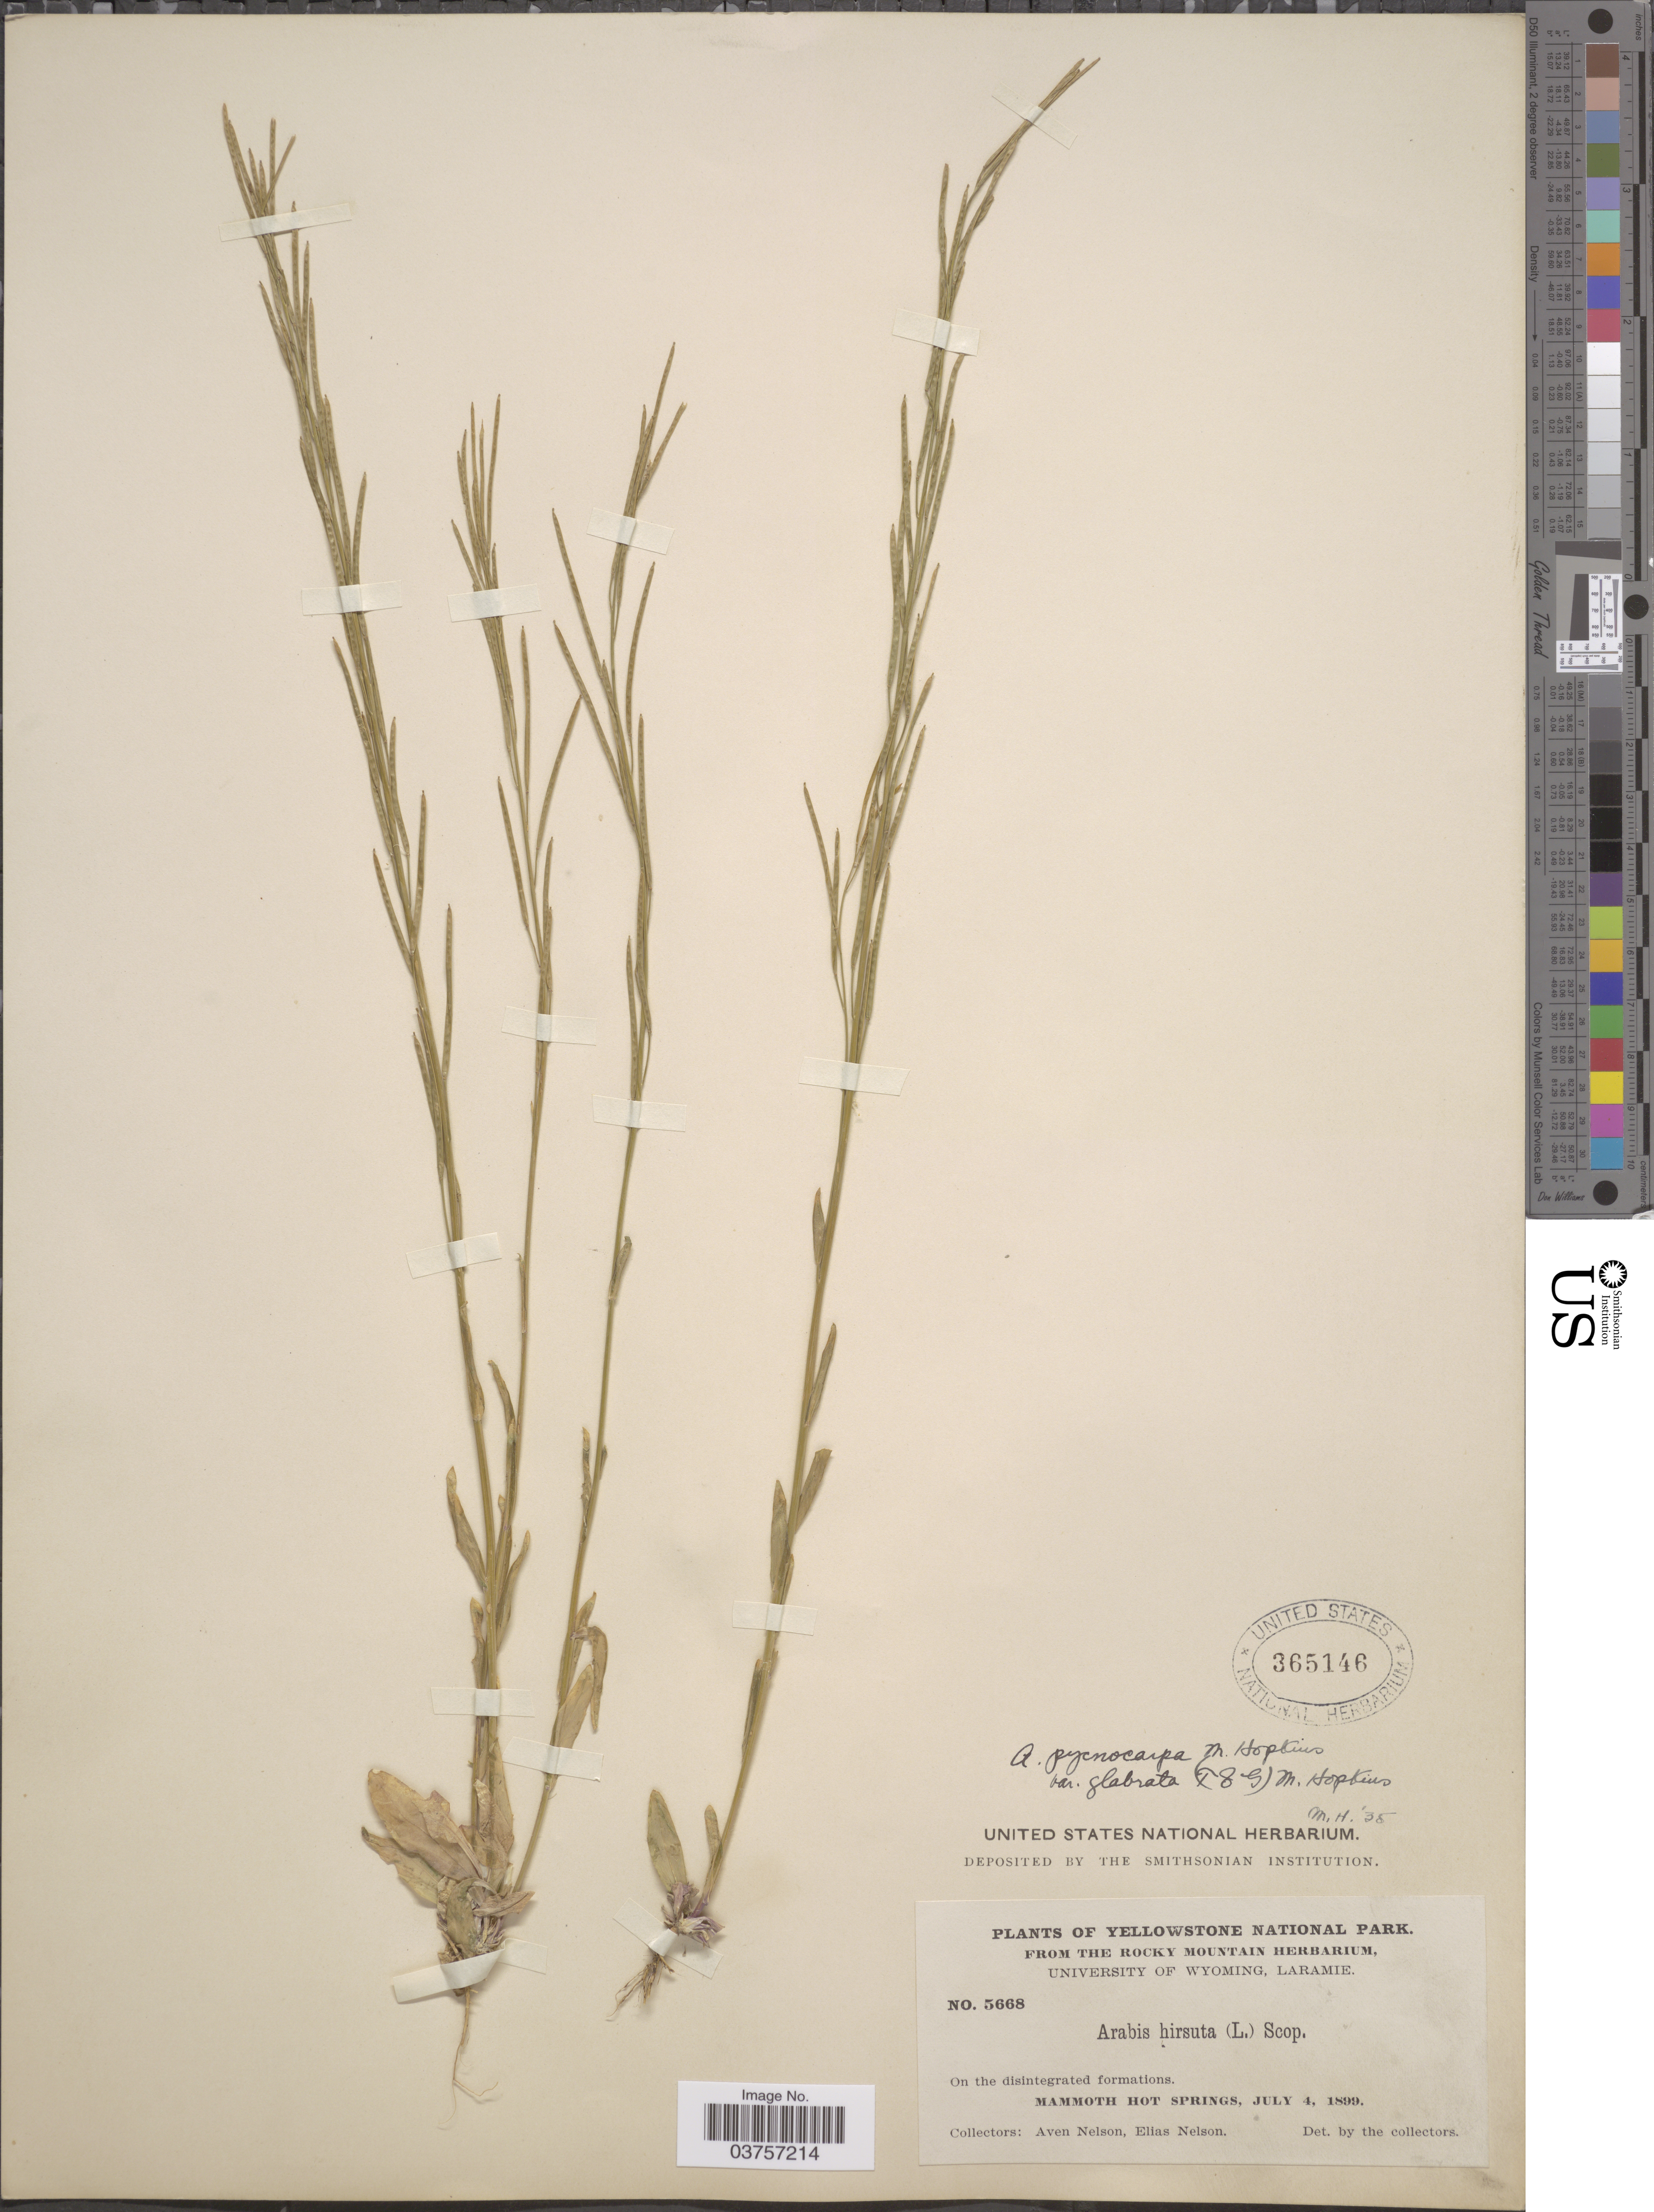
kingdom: Plantae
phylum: Tracheophyta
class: Magnoliopsida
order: Brassicales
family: Brassicaceae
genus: Arabis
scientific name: Arabis hirsuta var. glabrata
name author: Torr. & A. Gray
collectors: A. Nelson & E. Nelson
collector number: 5668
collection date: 1899-07-04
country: United States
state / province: Wyoming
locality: Yellowstone National Park; Mammoth Hot Springs.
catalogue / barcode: US 365146